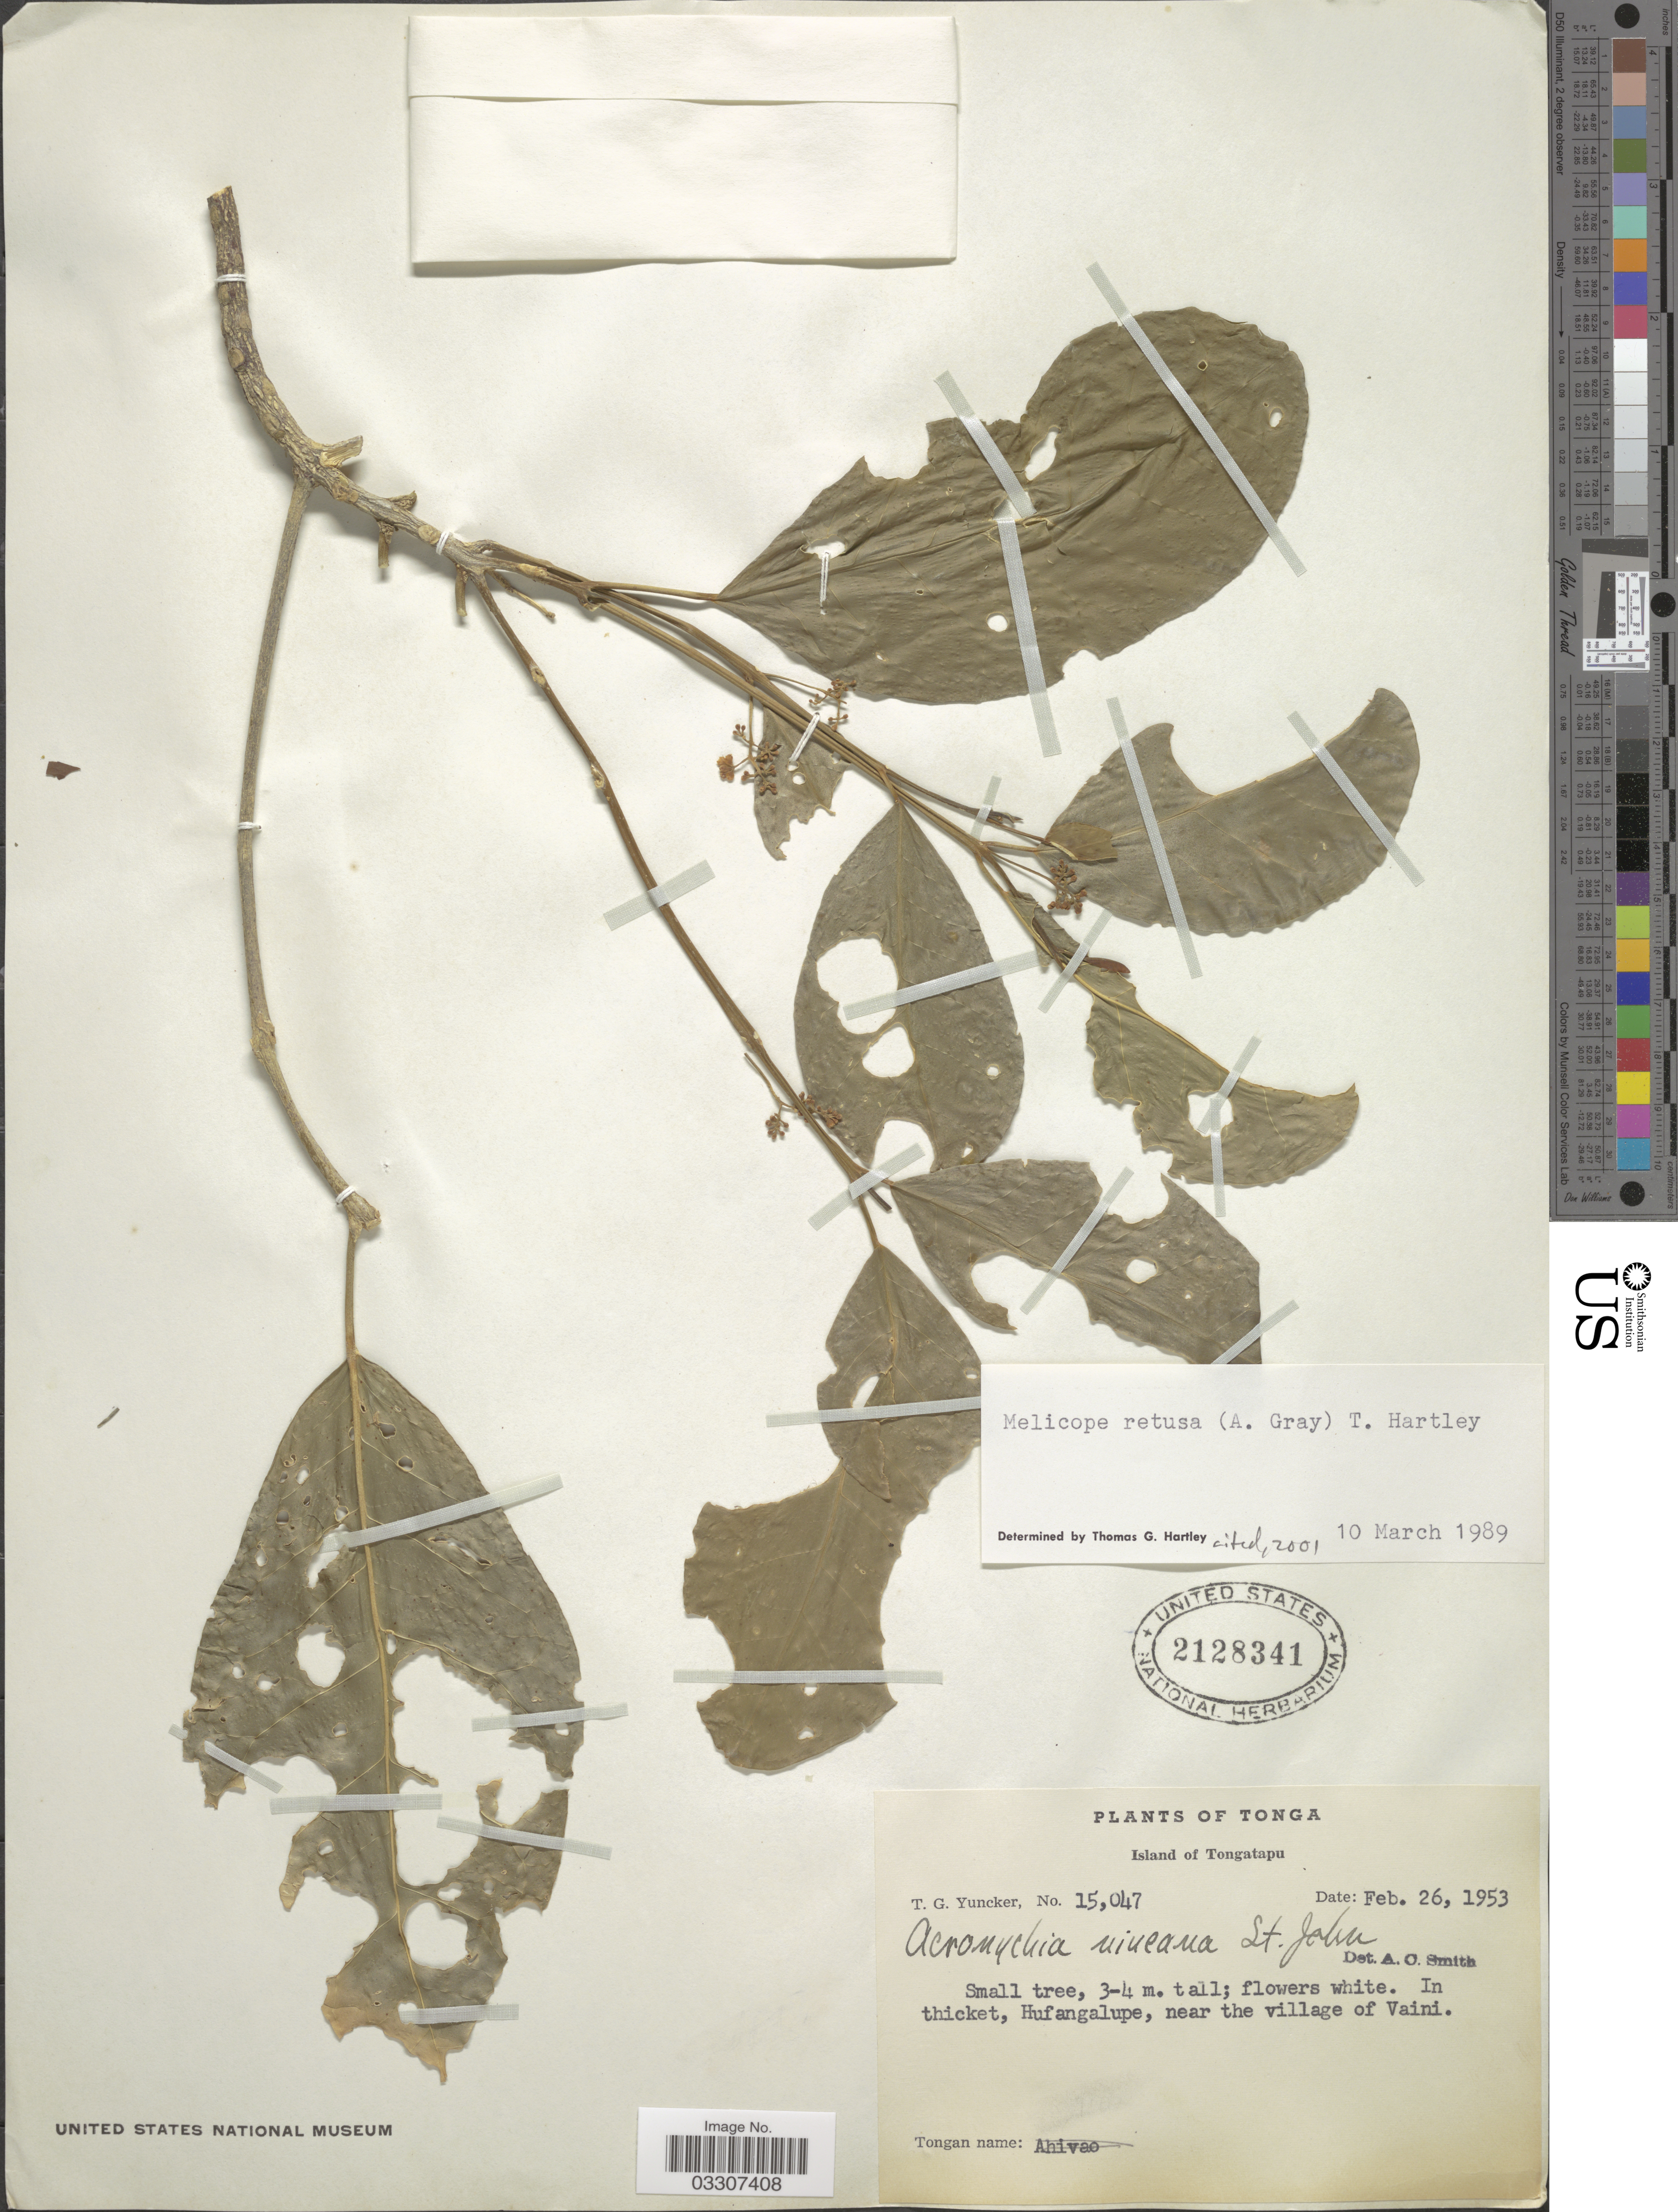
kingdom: Plantae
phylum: Tracheophyta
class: Magnoliopsida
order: Sapindales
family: Rutaceae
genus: Melicope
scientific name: Melicope retusa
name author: (A. Gray) T.G. Hartley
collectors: T. G. Yuncker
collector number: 15047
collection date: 1953-02-26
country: Tonga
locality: Island of Tongatapu. Hufangalupe, near the village of Vaini.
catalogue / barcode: US 2128341